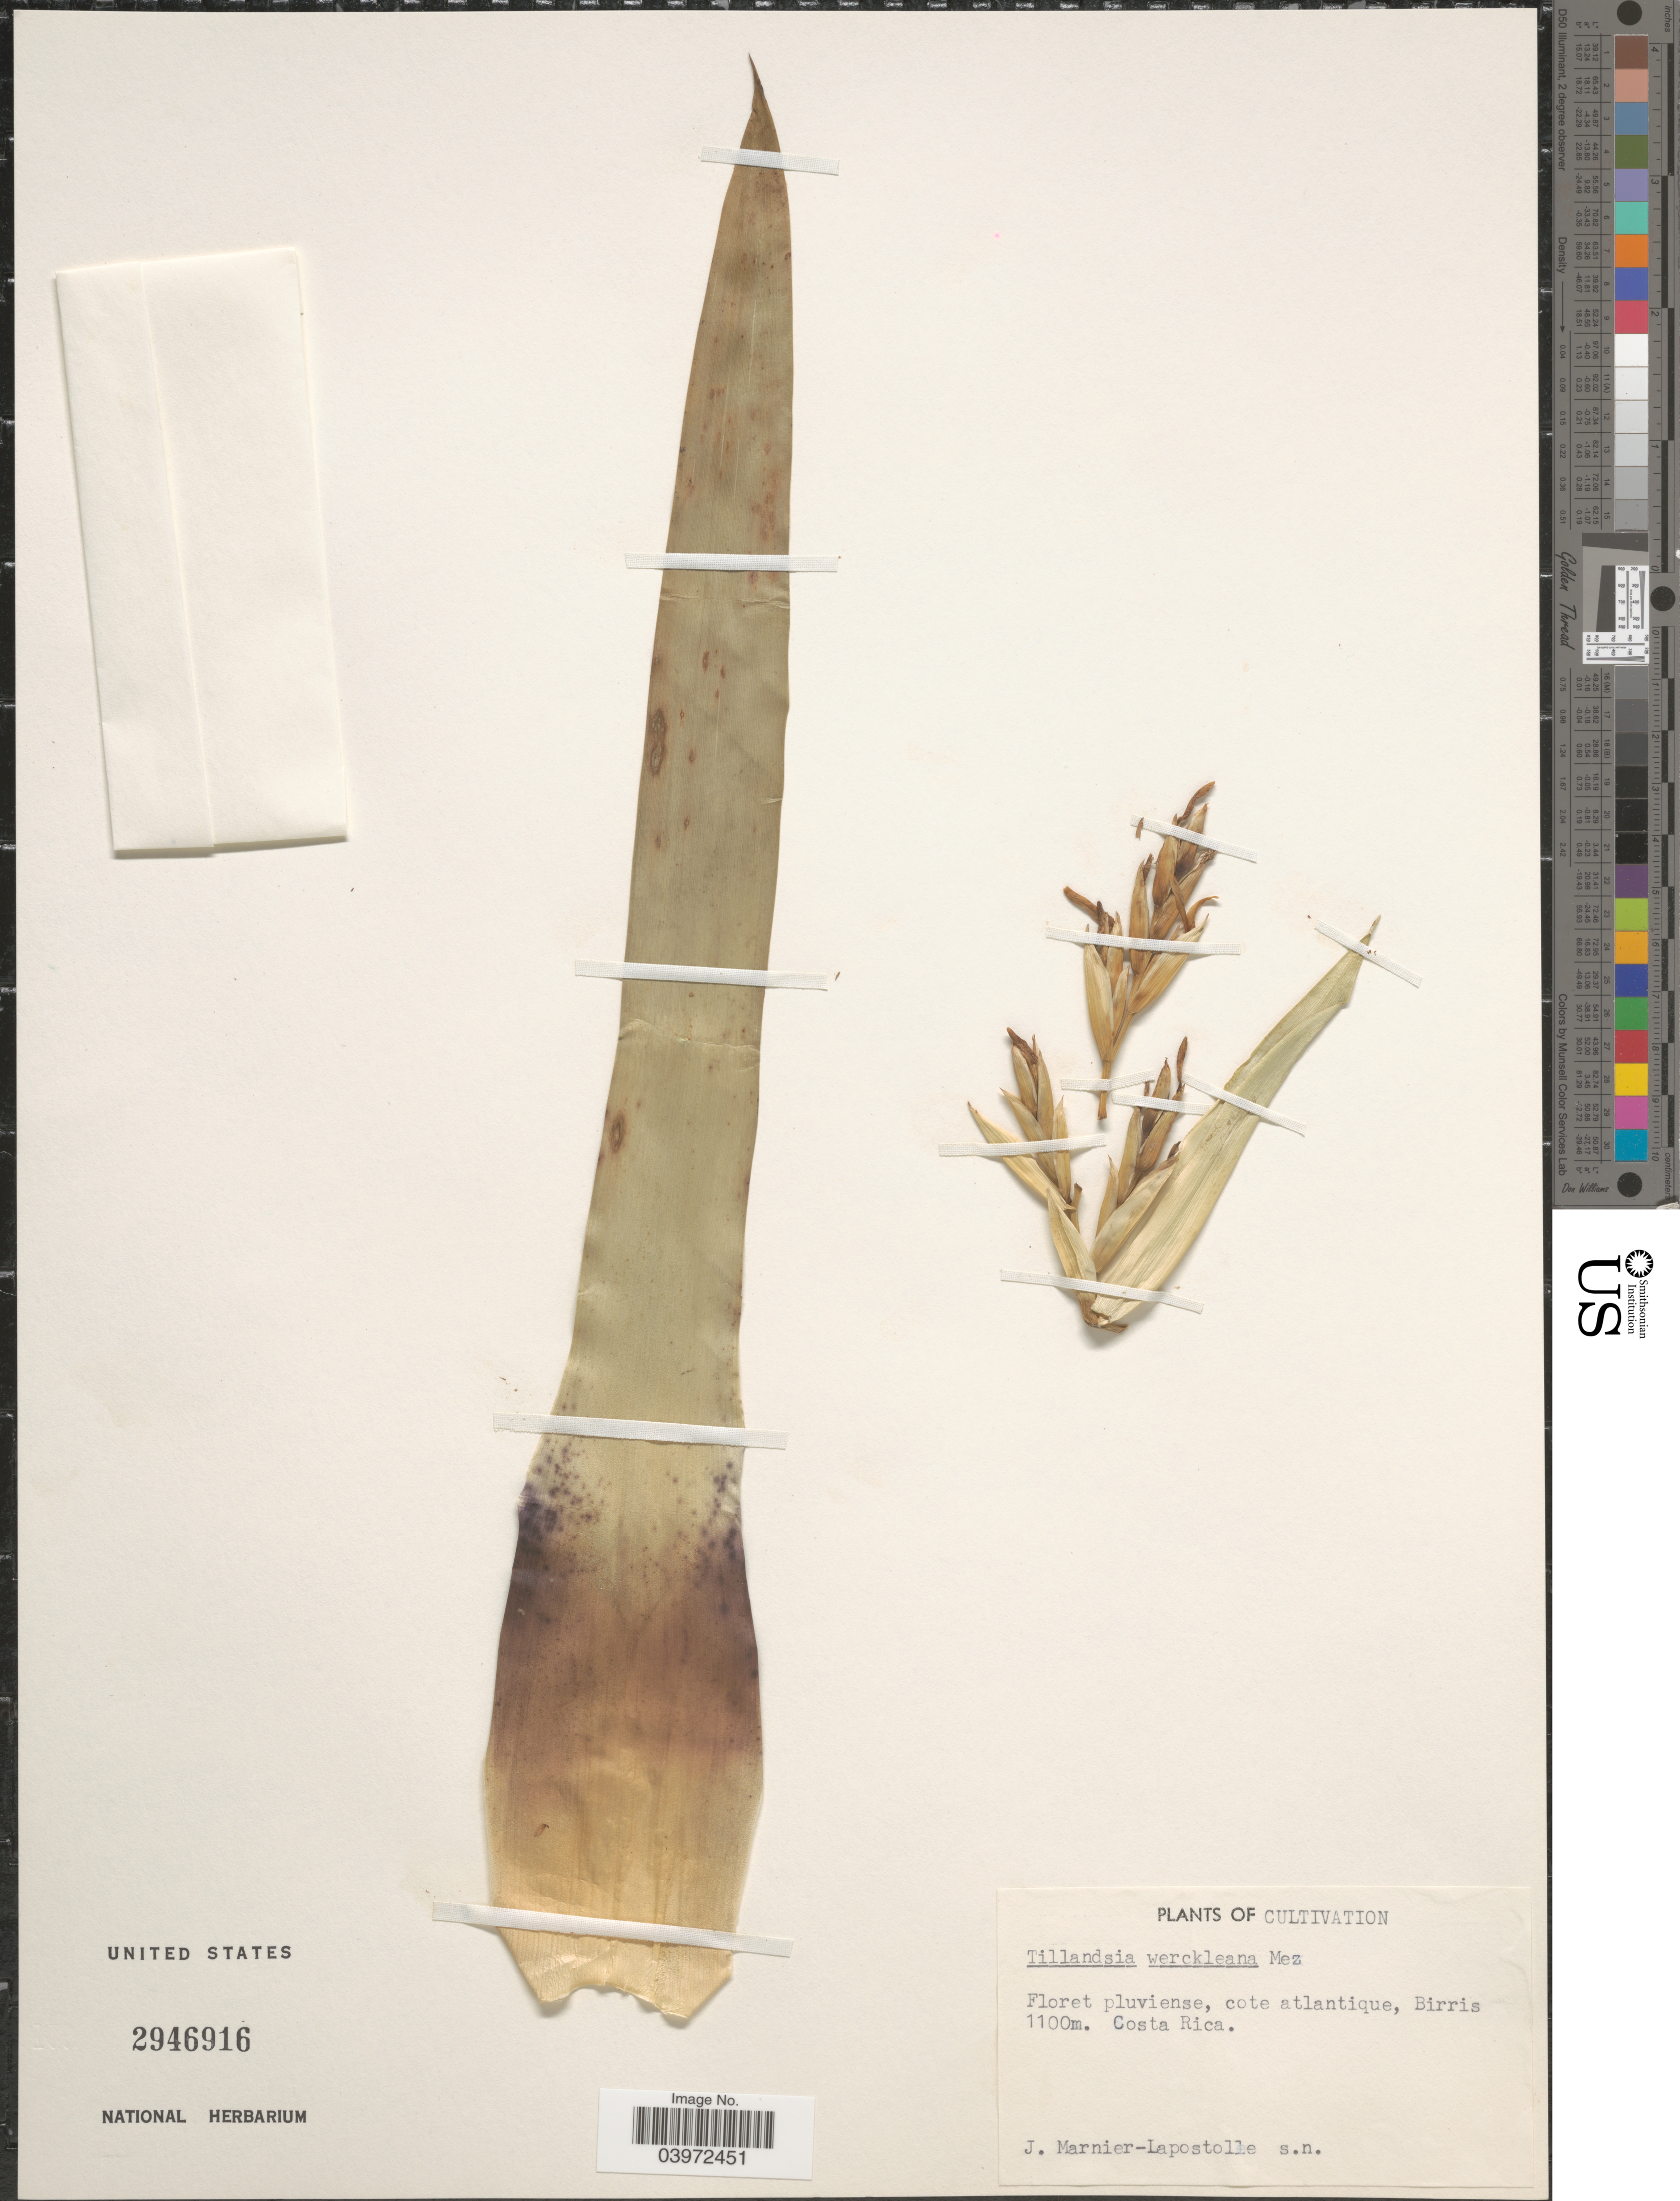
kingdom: Plantae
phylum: Tracheophyta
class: Liliopsida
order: Poales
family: Bromeliaceae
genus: Tillandsia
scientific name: Tillandsia werckleana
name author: Mez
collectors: J. Marnier-Lapostolle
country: Costa Rica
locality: Floret pluviense, cote atlantique, Birris.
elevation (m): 1100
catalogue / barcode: US 2946916